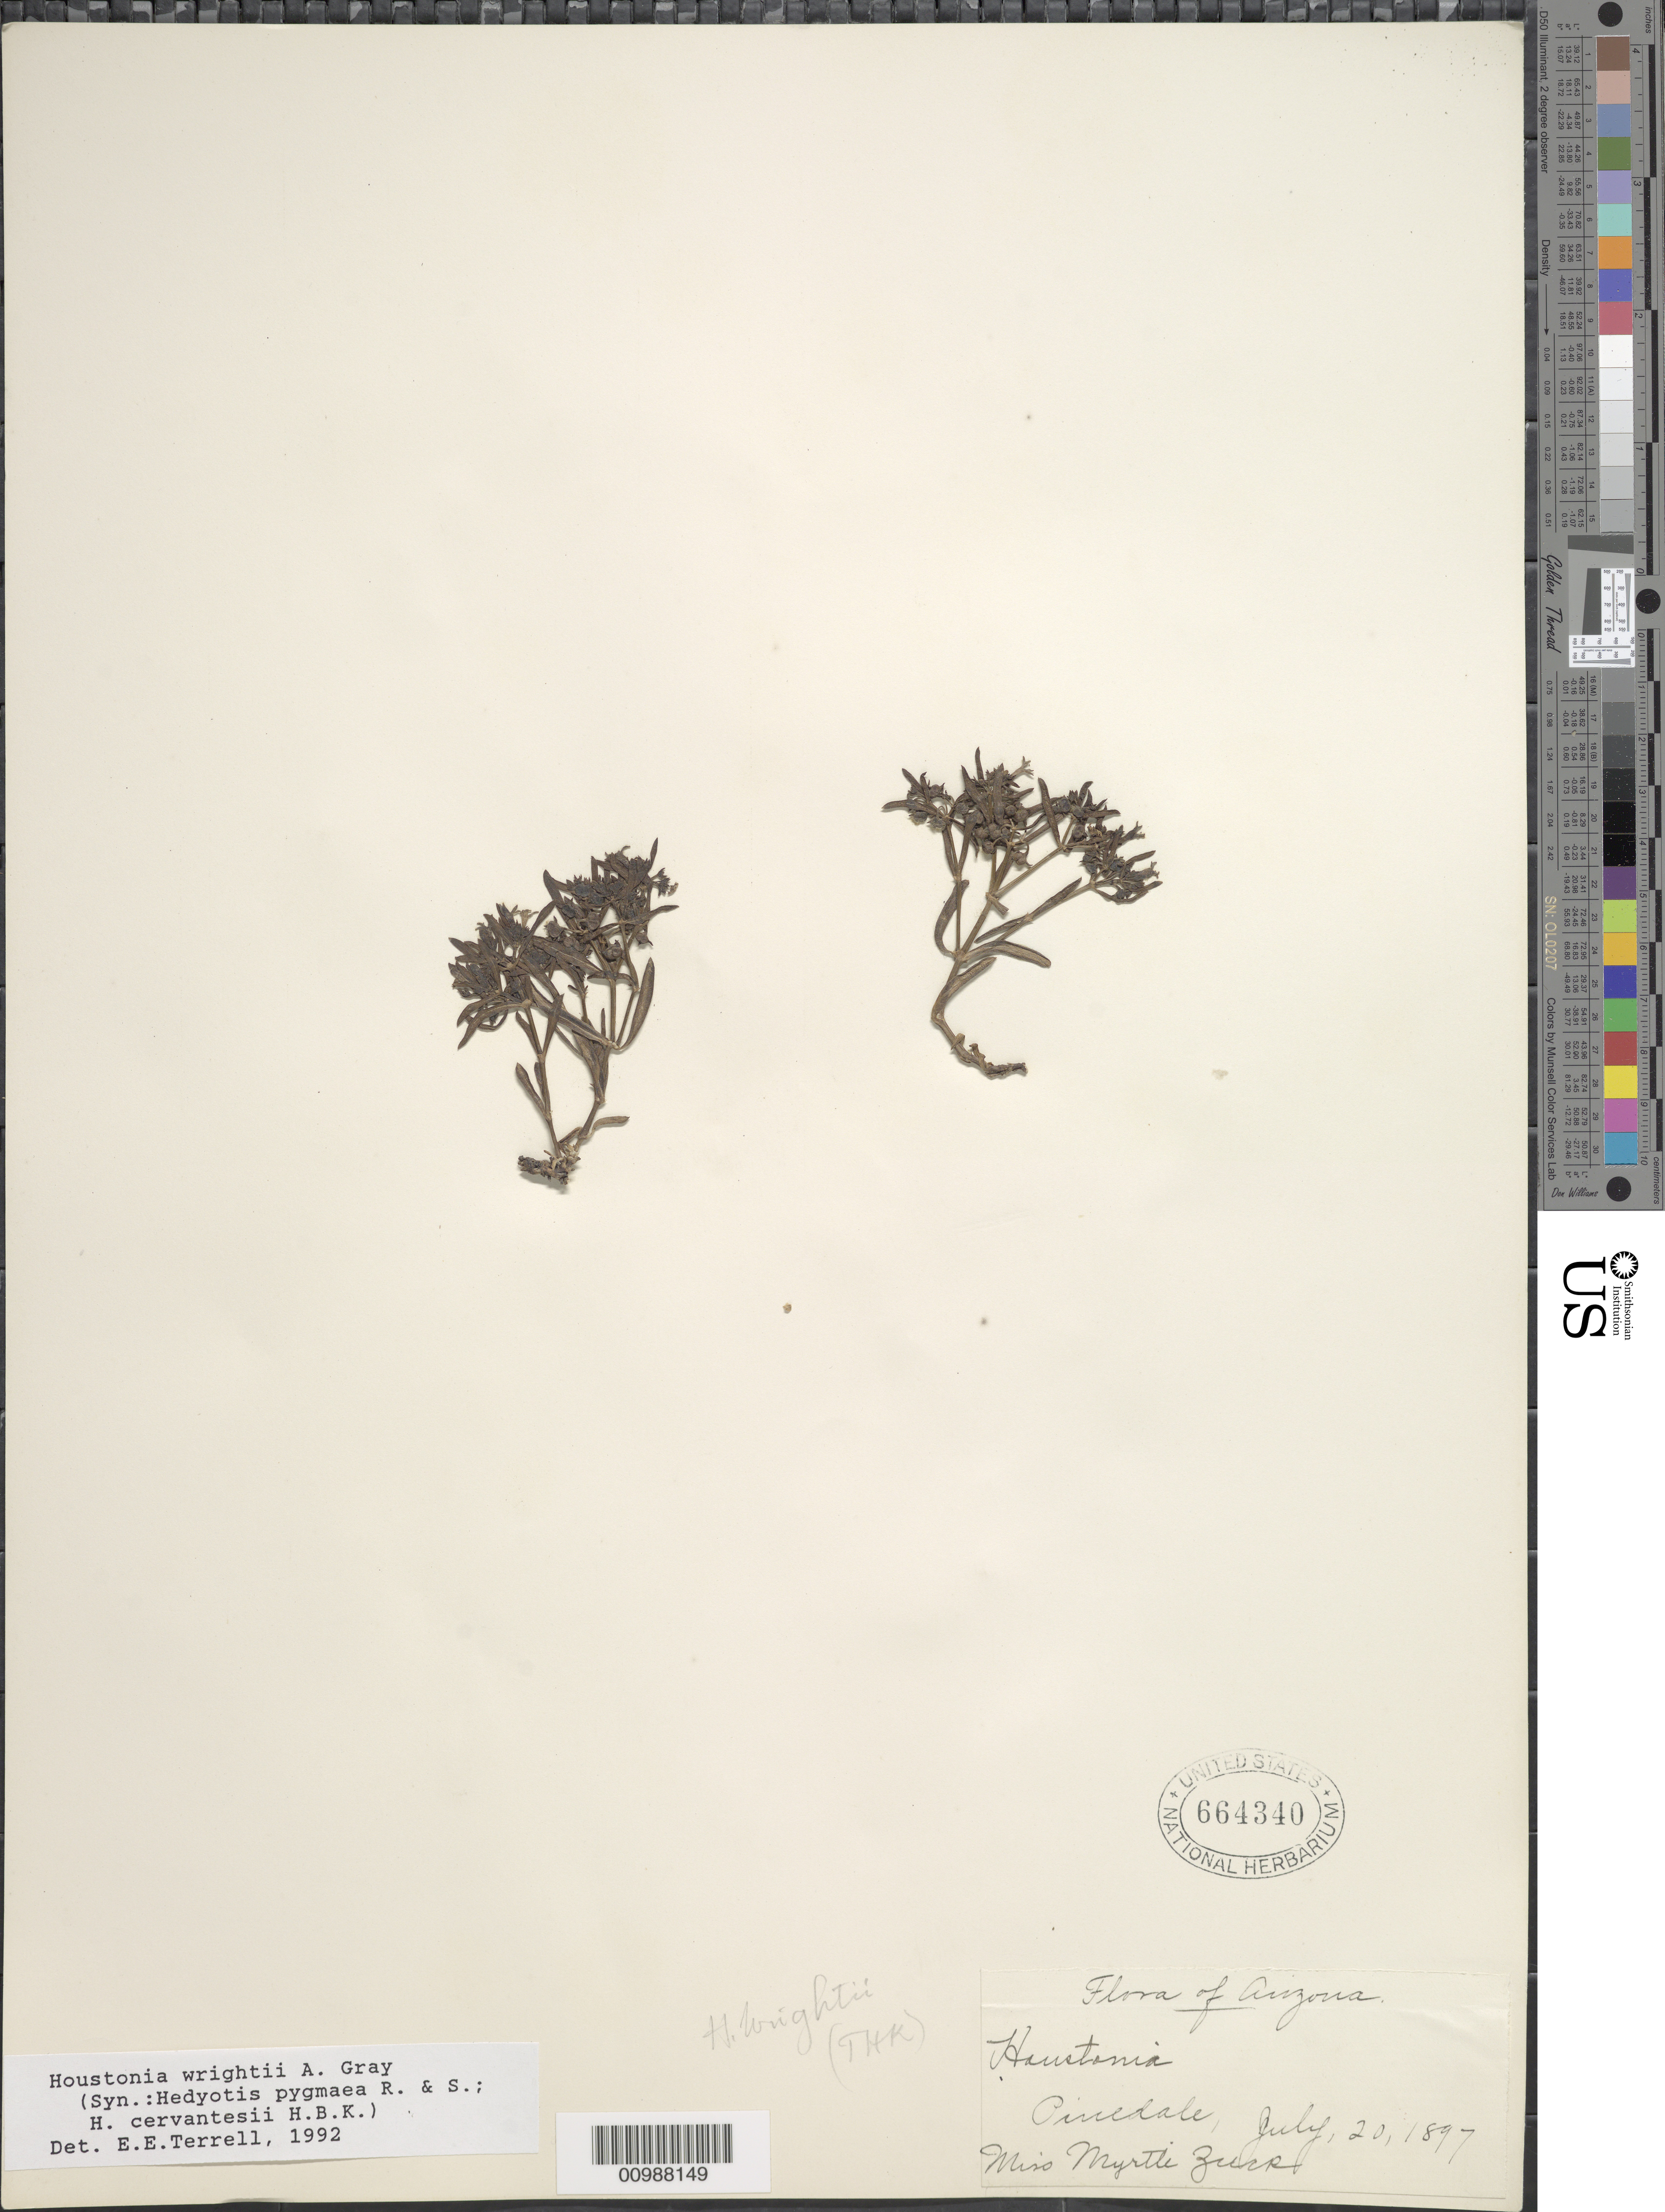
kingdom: Plantae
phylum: Tracheophyta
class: Magnoliopsida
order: Gentianales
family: Rubiaceae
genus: Houstonia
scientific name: Houstonia wrightii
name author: (A. Gray) A. Gray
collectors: M. Zuck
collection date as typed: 20 Jul 1897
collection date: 1897-07-20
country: United States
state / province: Arizona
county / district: Navajo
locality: Pinedale.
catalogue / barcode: US 664340